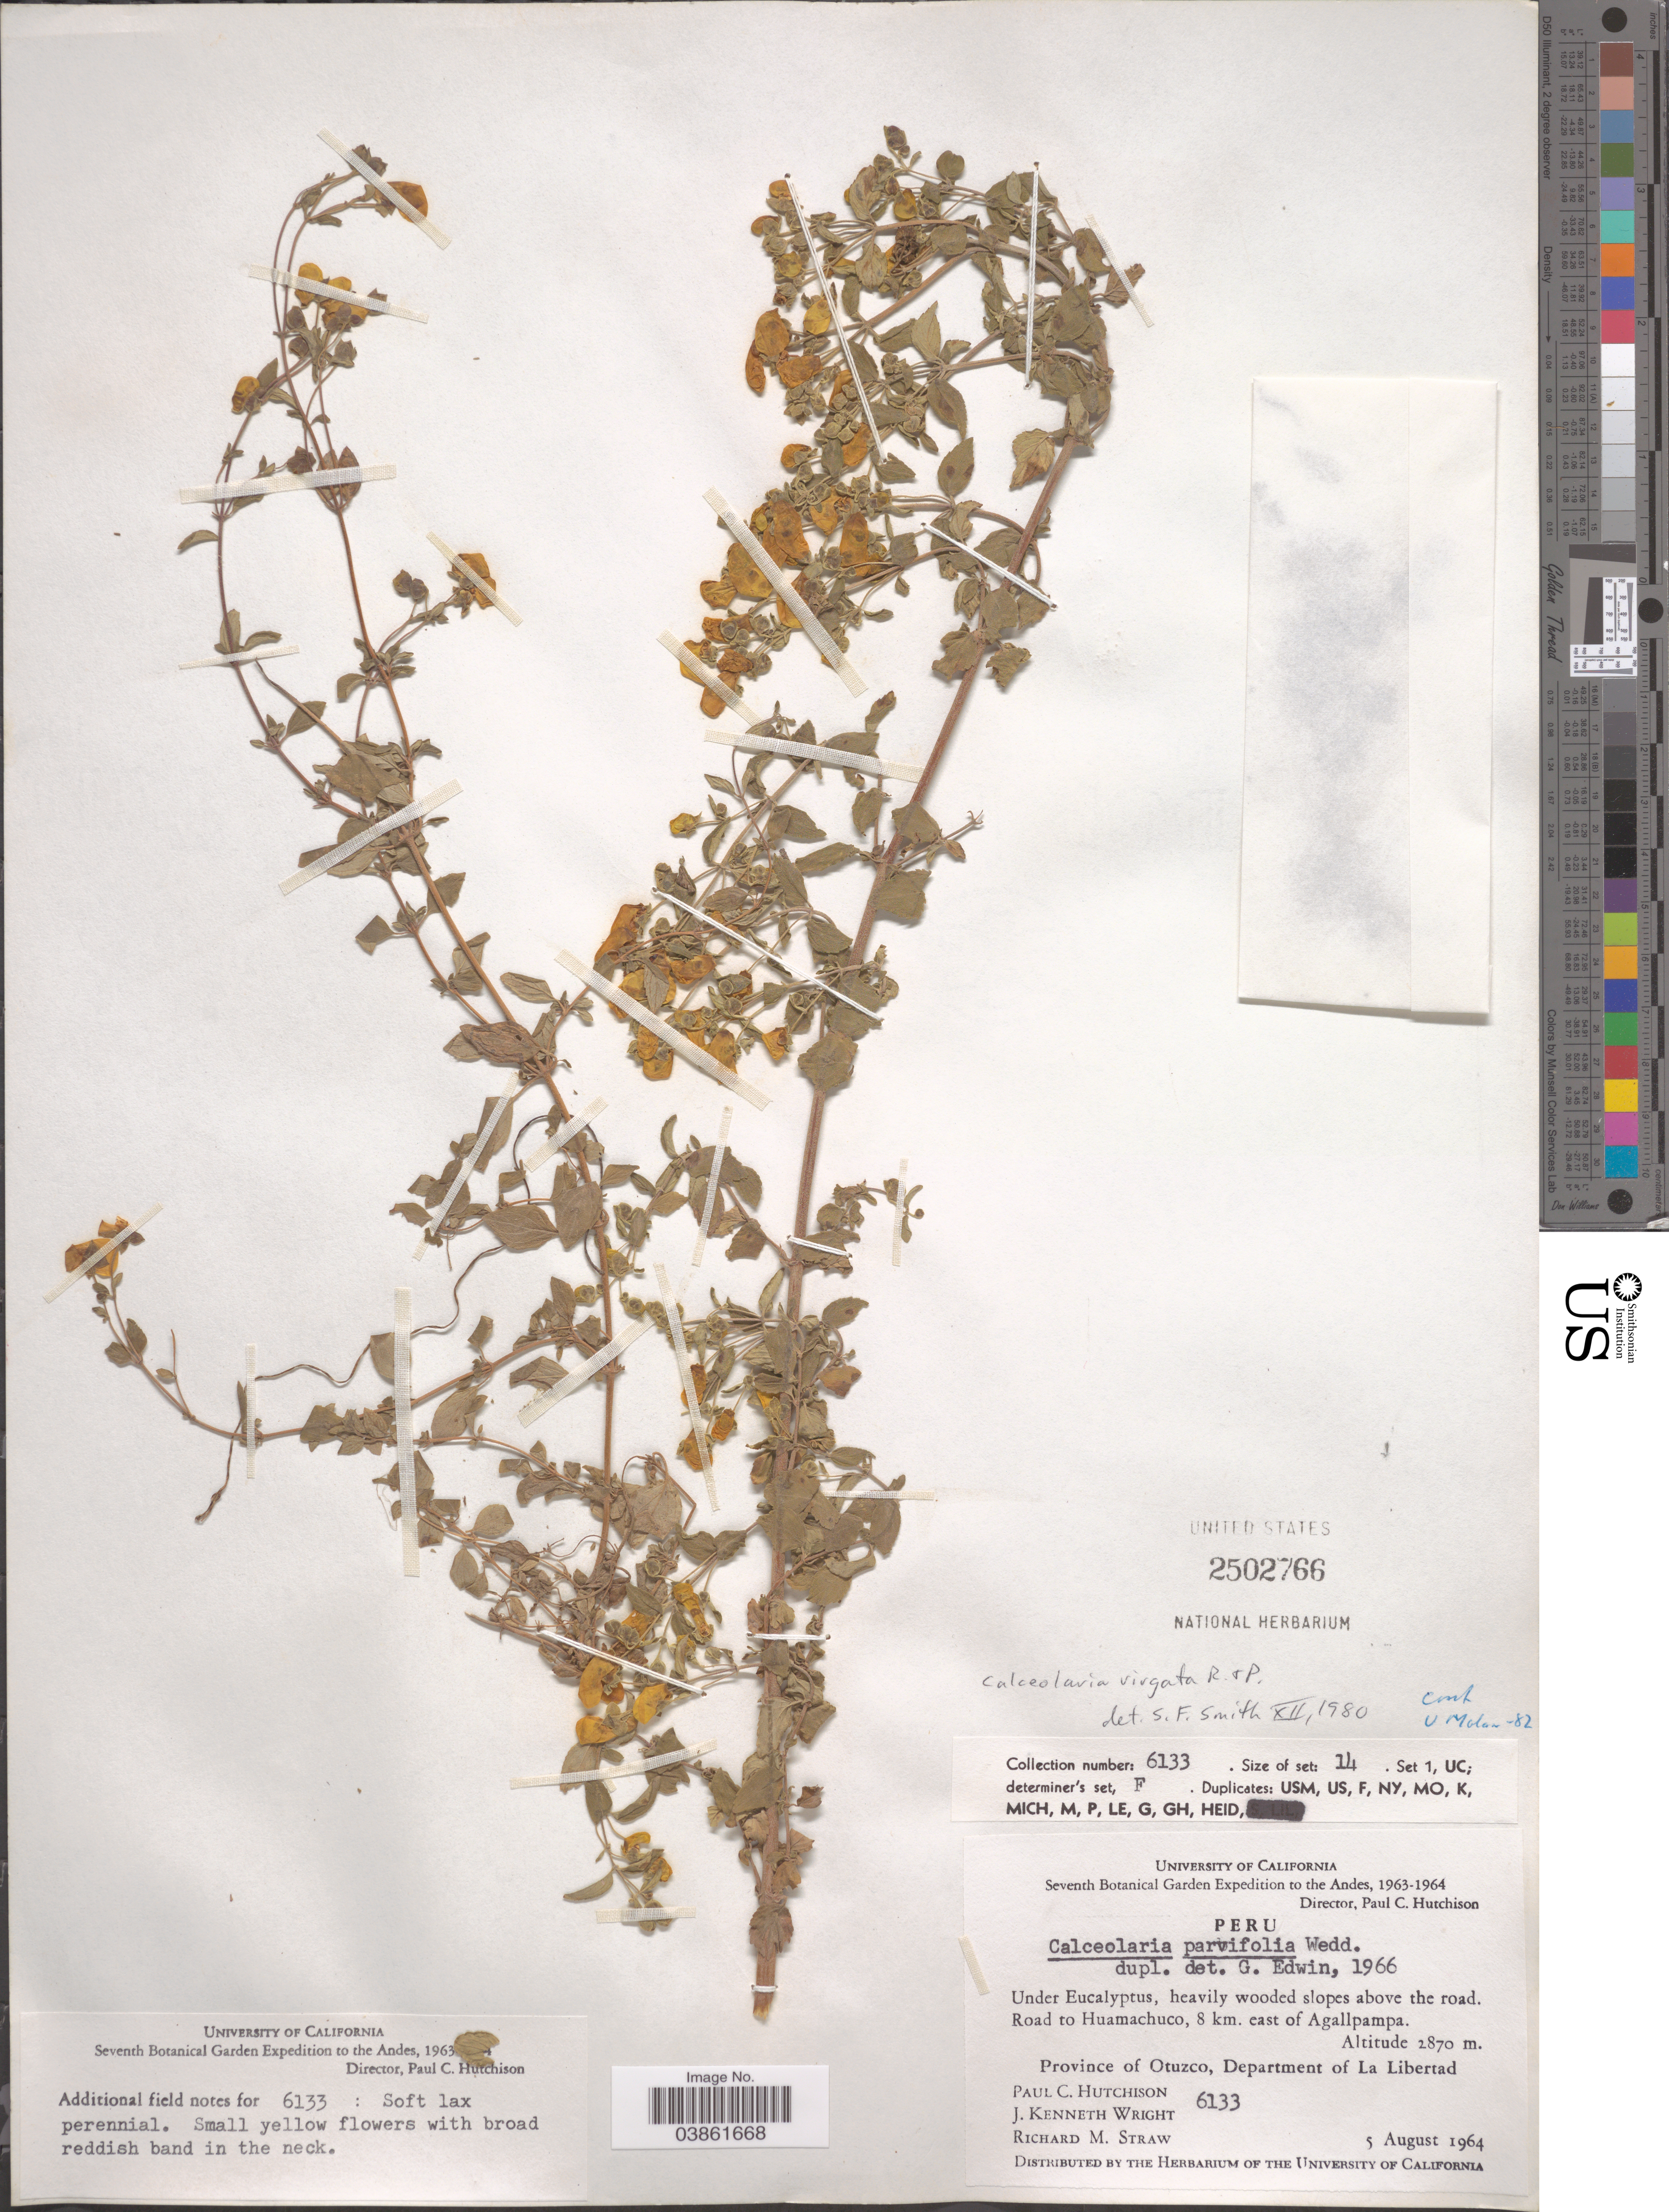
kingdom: Plantae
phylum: Tracheophyta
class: Magnoliopsida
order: Lamiales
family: Calceolariaceae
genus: Calceolaria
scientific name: Calceolaria virgata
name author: Ruiz & Pav.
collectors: P. C. Hutchison, J. K. Wright & R. M. Straw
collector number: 6133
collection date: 1964-08-05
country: Peru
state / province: La Libertad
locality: The Andes. Road to Huamachuco, 8 km. east of Agallpampa. Province of Otuzco, Department of La Libertad.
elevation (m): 2870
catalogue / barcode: US 2502766